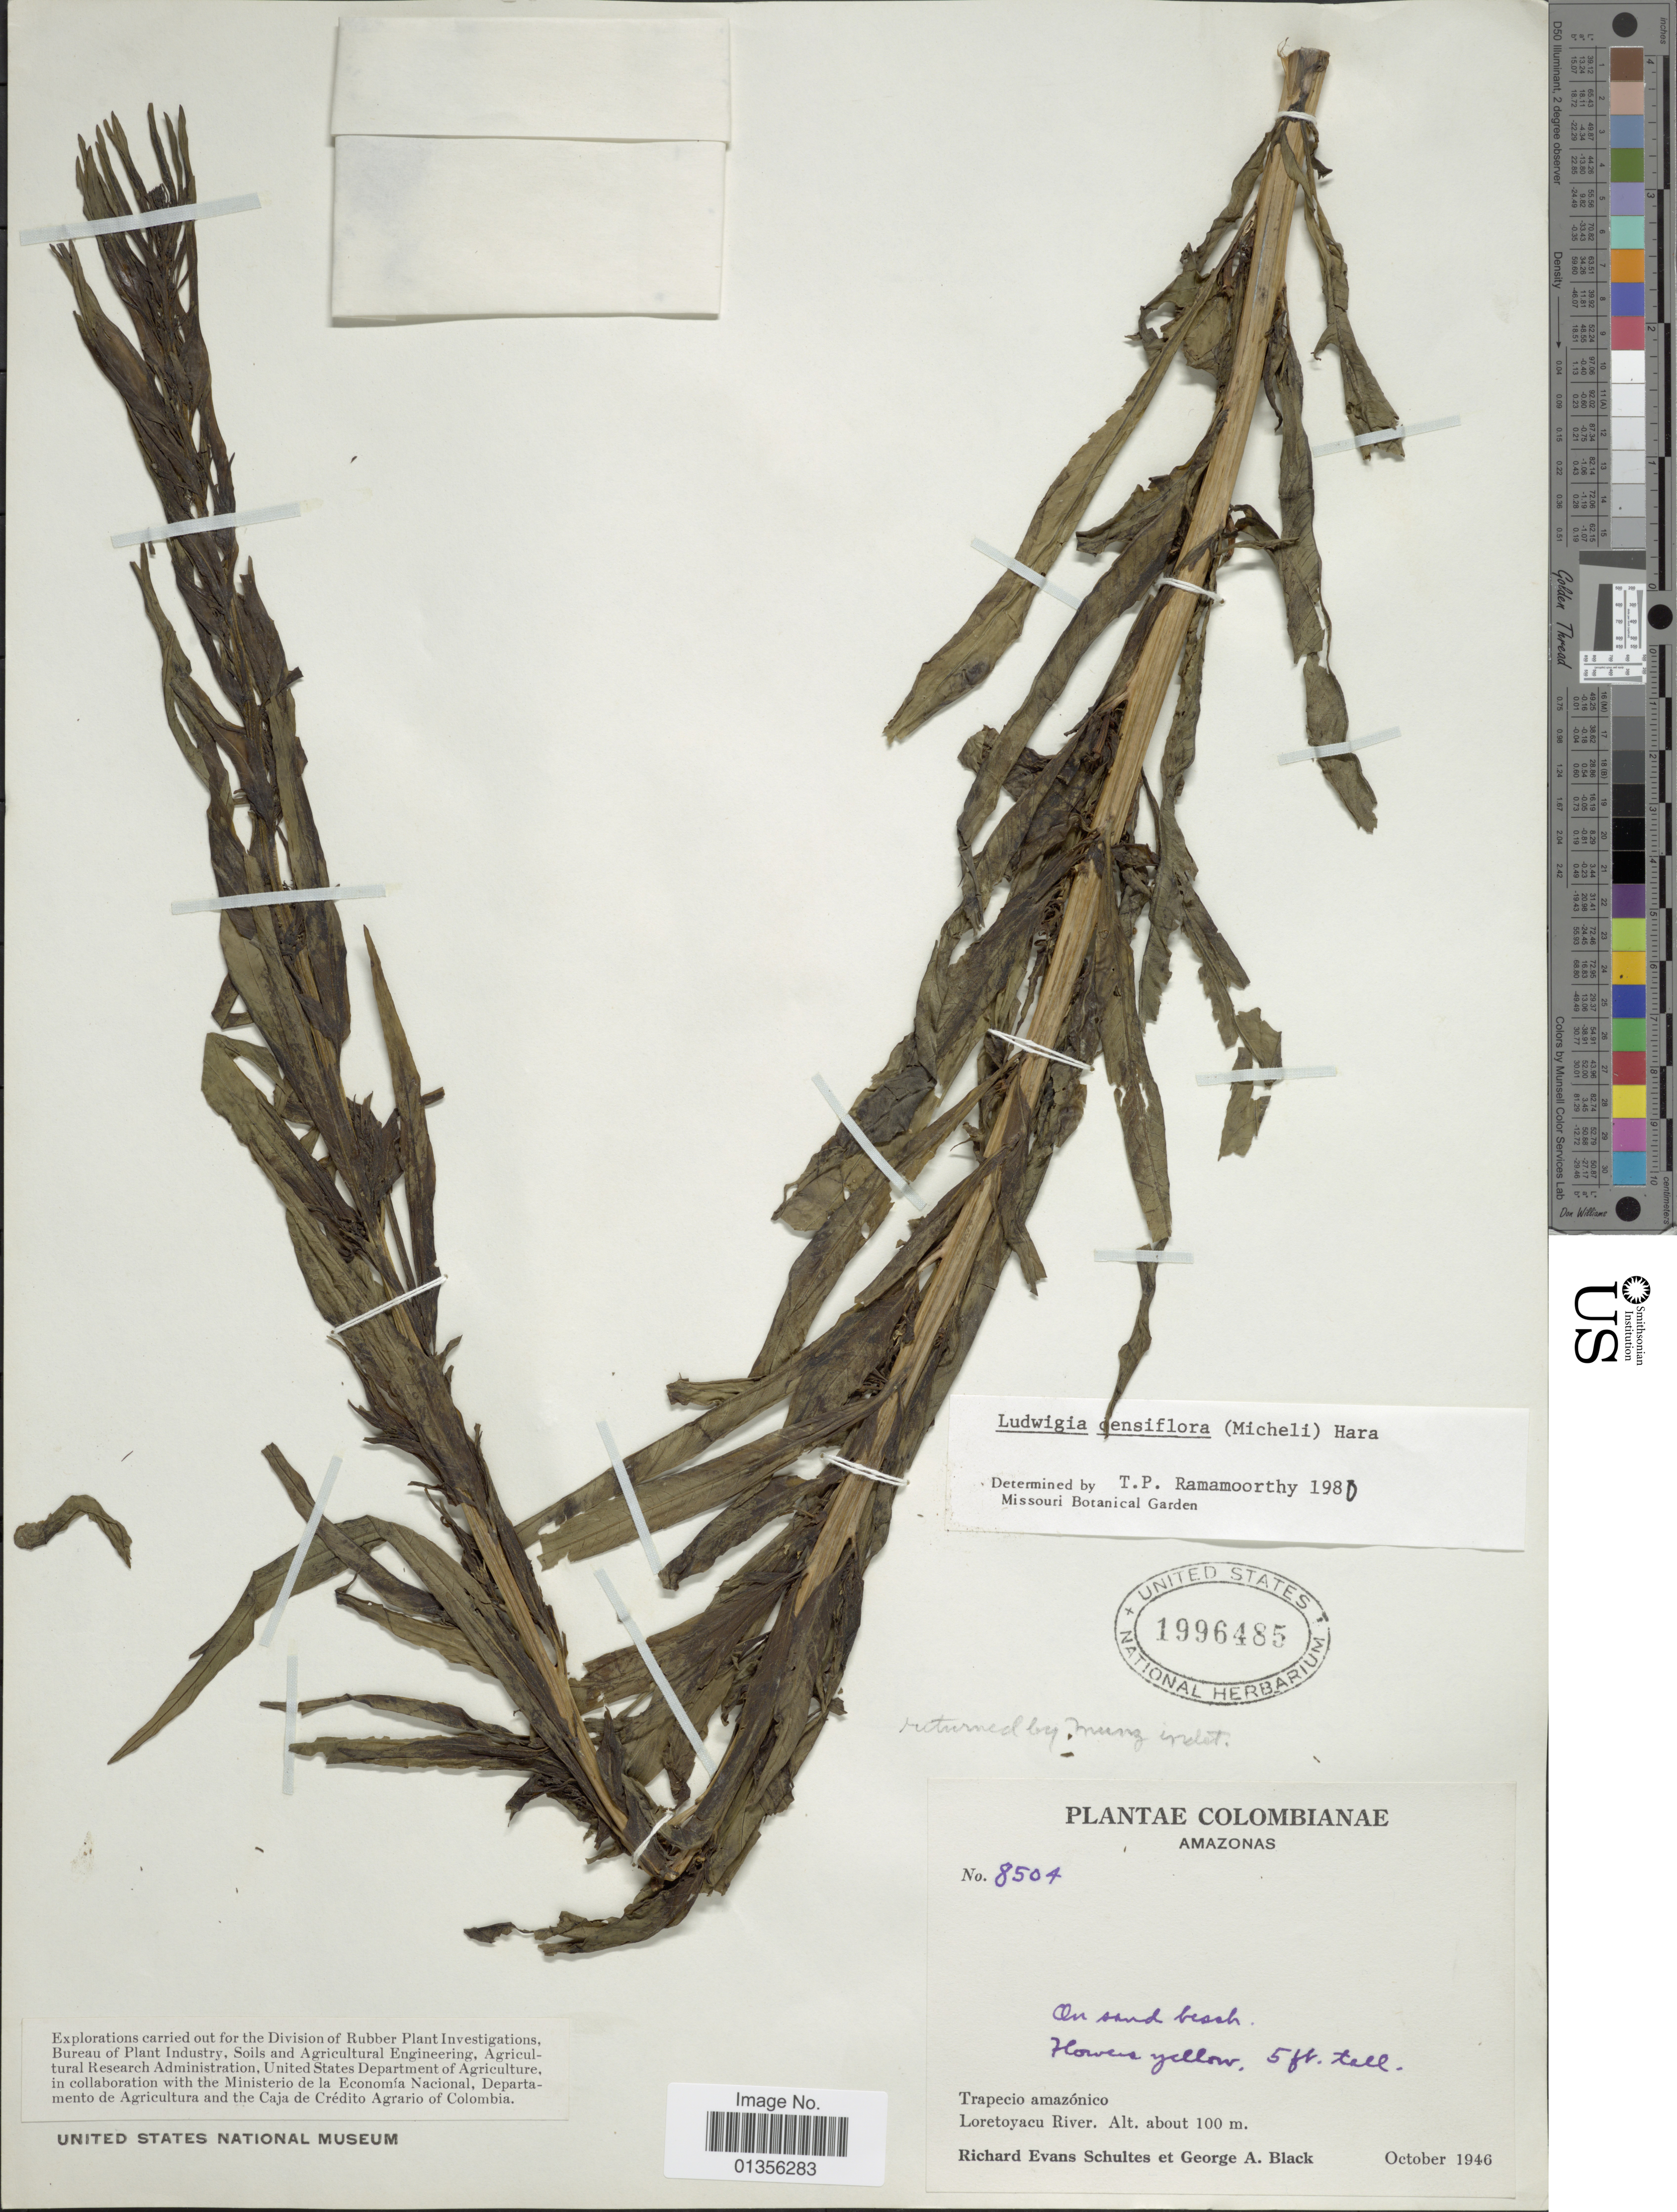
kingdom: Plantae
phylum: Tracheophyta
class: Magnoliopsida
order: Myrtales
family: Onagraceae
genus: Ludwigia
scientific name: Ludwigia densiflora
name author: (Micheli) H. Hara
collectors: R. E. Schultes & G. A. Black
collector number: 8504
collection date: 1946-10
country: Colombia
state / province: Amazonas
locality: Trapecio amazónico. Loretoyacu River.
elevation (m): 100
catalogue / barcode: US 1996485